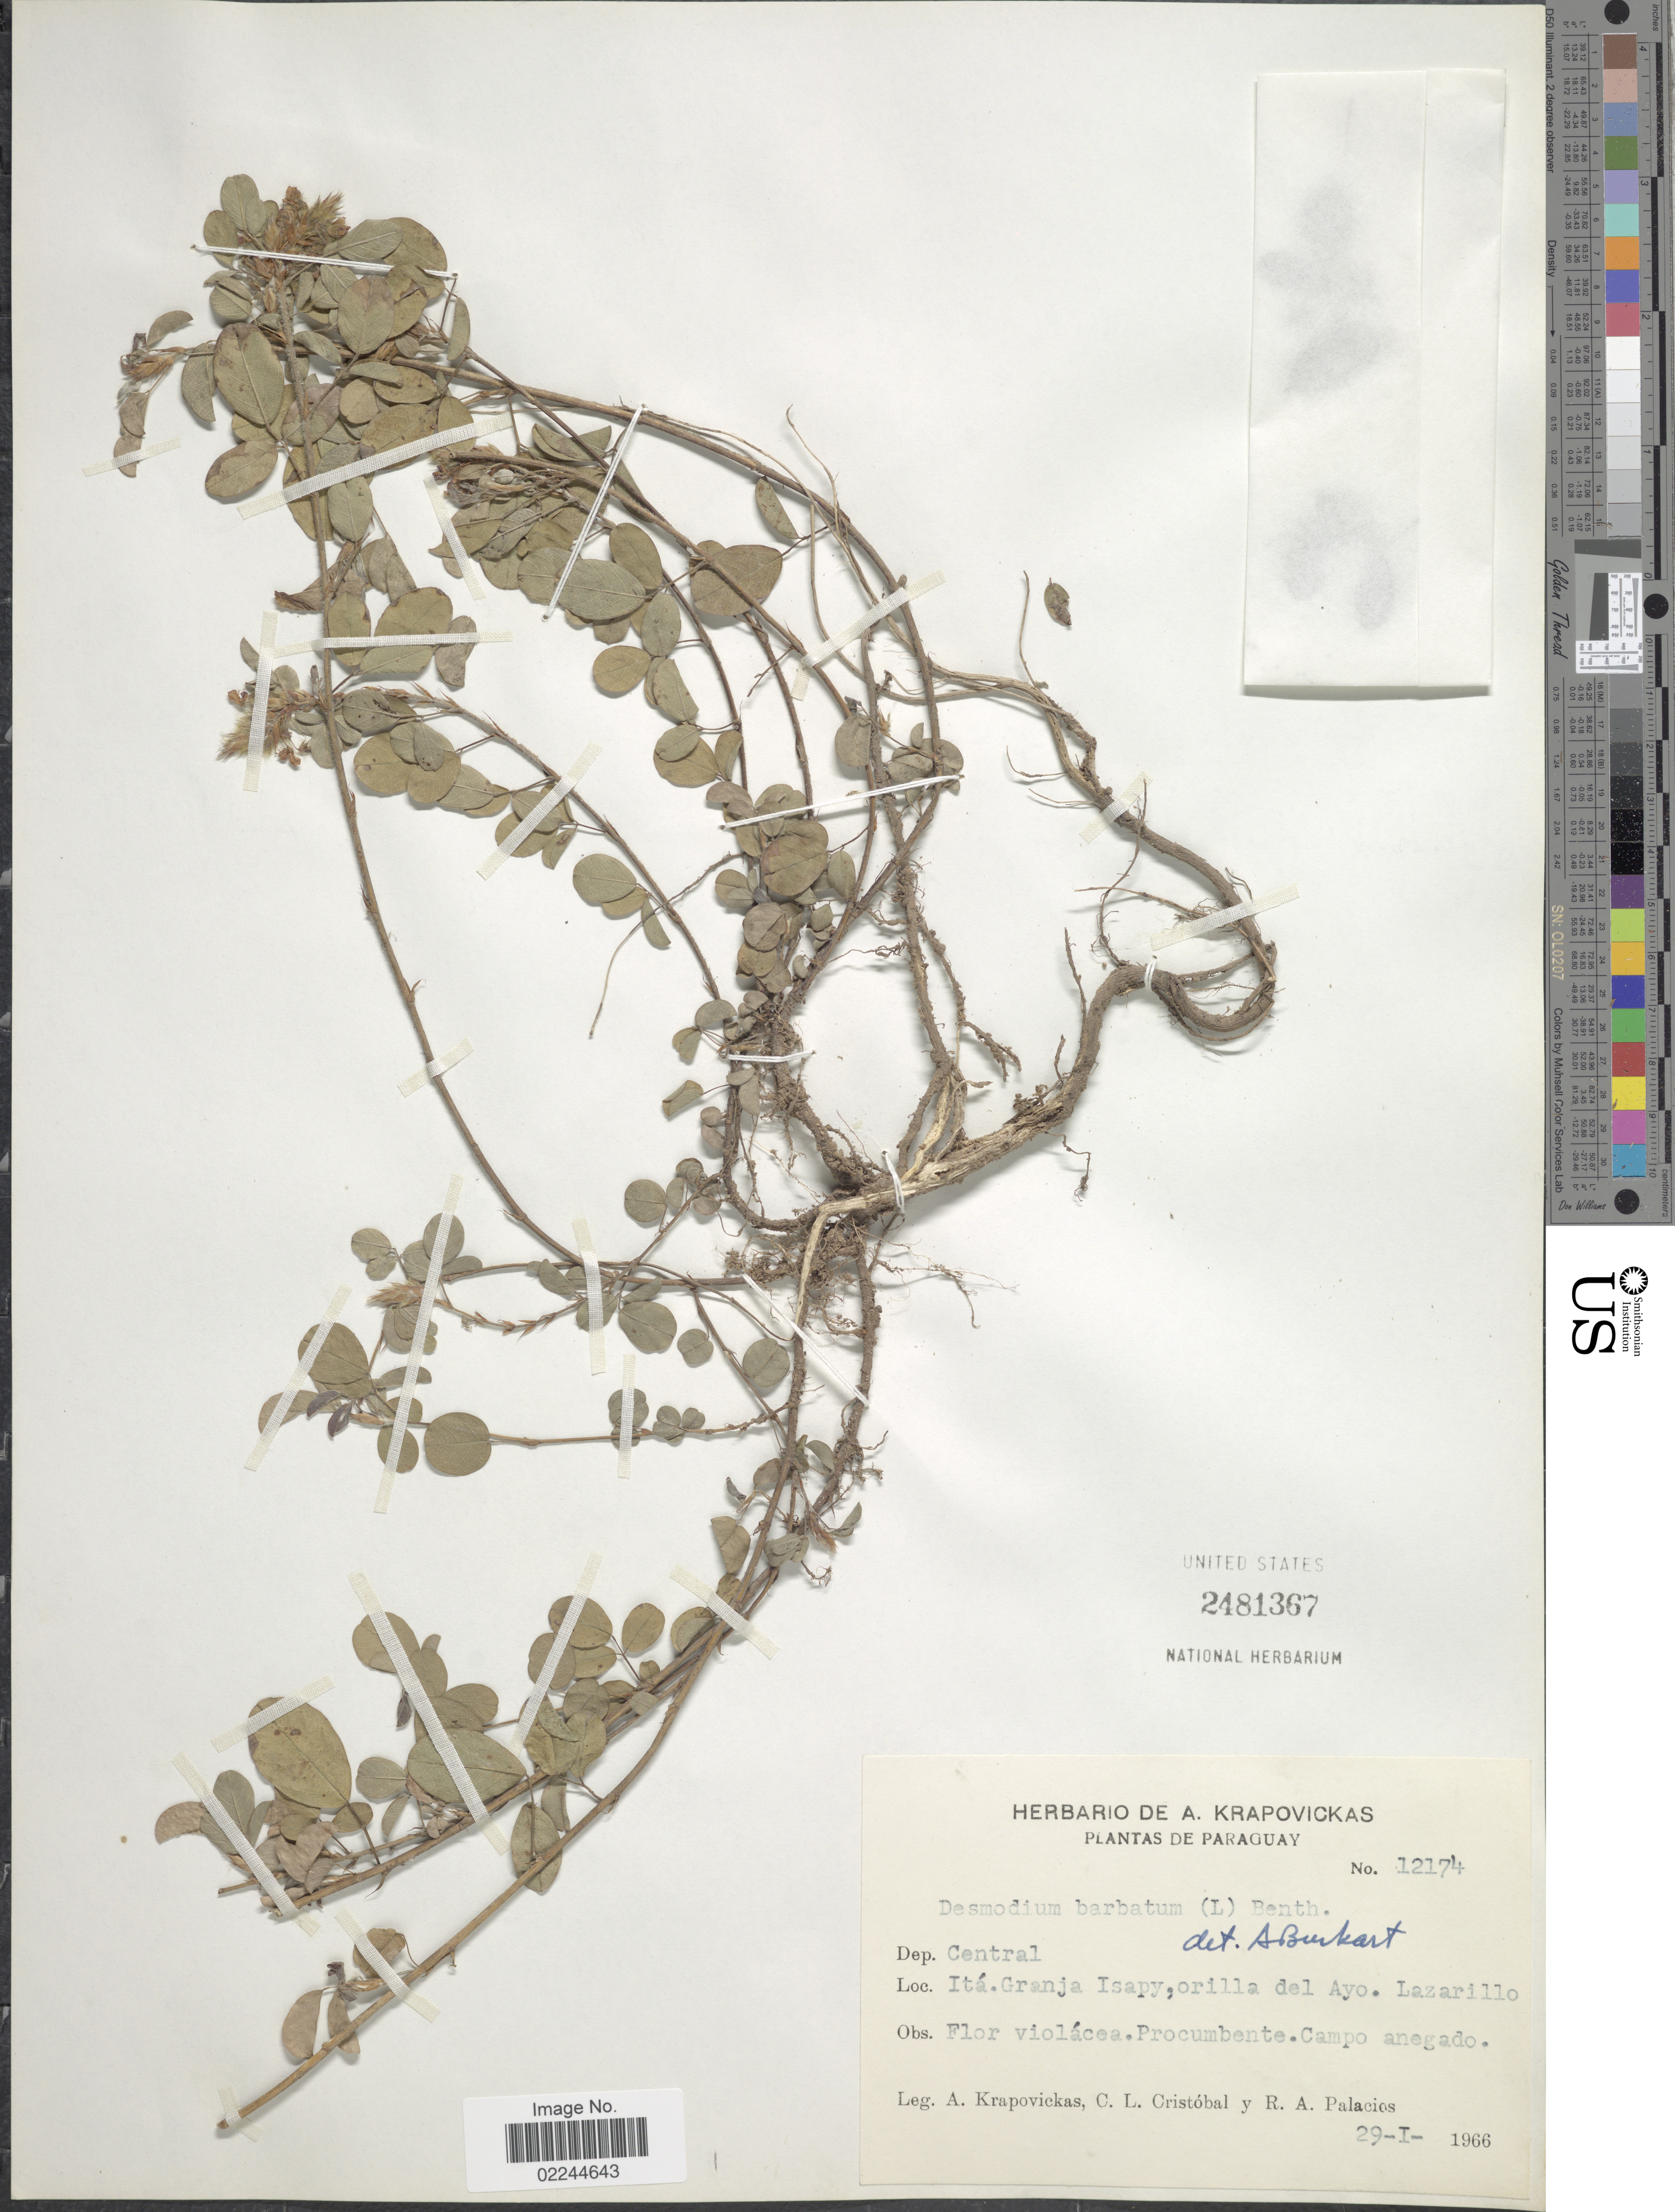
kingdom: Plantae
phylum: Tracheophyta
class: Magnoliopsida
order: Fabales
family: Fabaceae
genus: Grona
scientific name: Grona barbata var. barbata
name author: (L.) H. Ohashi & K. Ohashi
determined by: Strong, Mark T., (BOT), Smithsonian Institution - National Museum of Natural History (UNITED STATES)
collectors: A. Krapovickas, C. L. Cristóbal & R. Palacios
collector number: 12174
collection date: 1966-01-29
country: Paraguay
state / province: Central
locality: Ita. Granja Isapy, orilla del Ayo. Lazarillo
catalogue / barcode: US 2481367